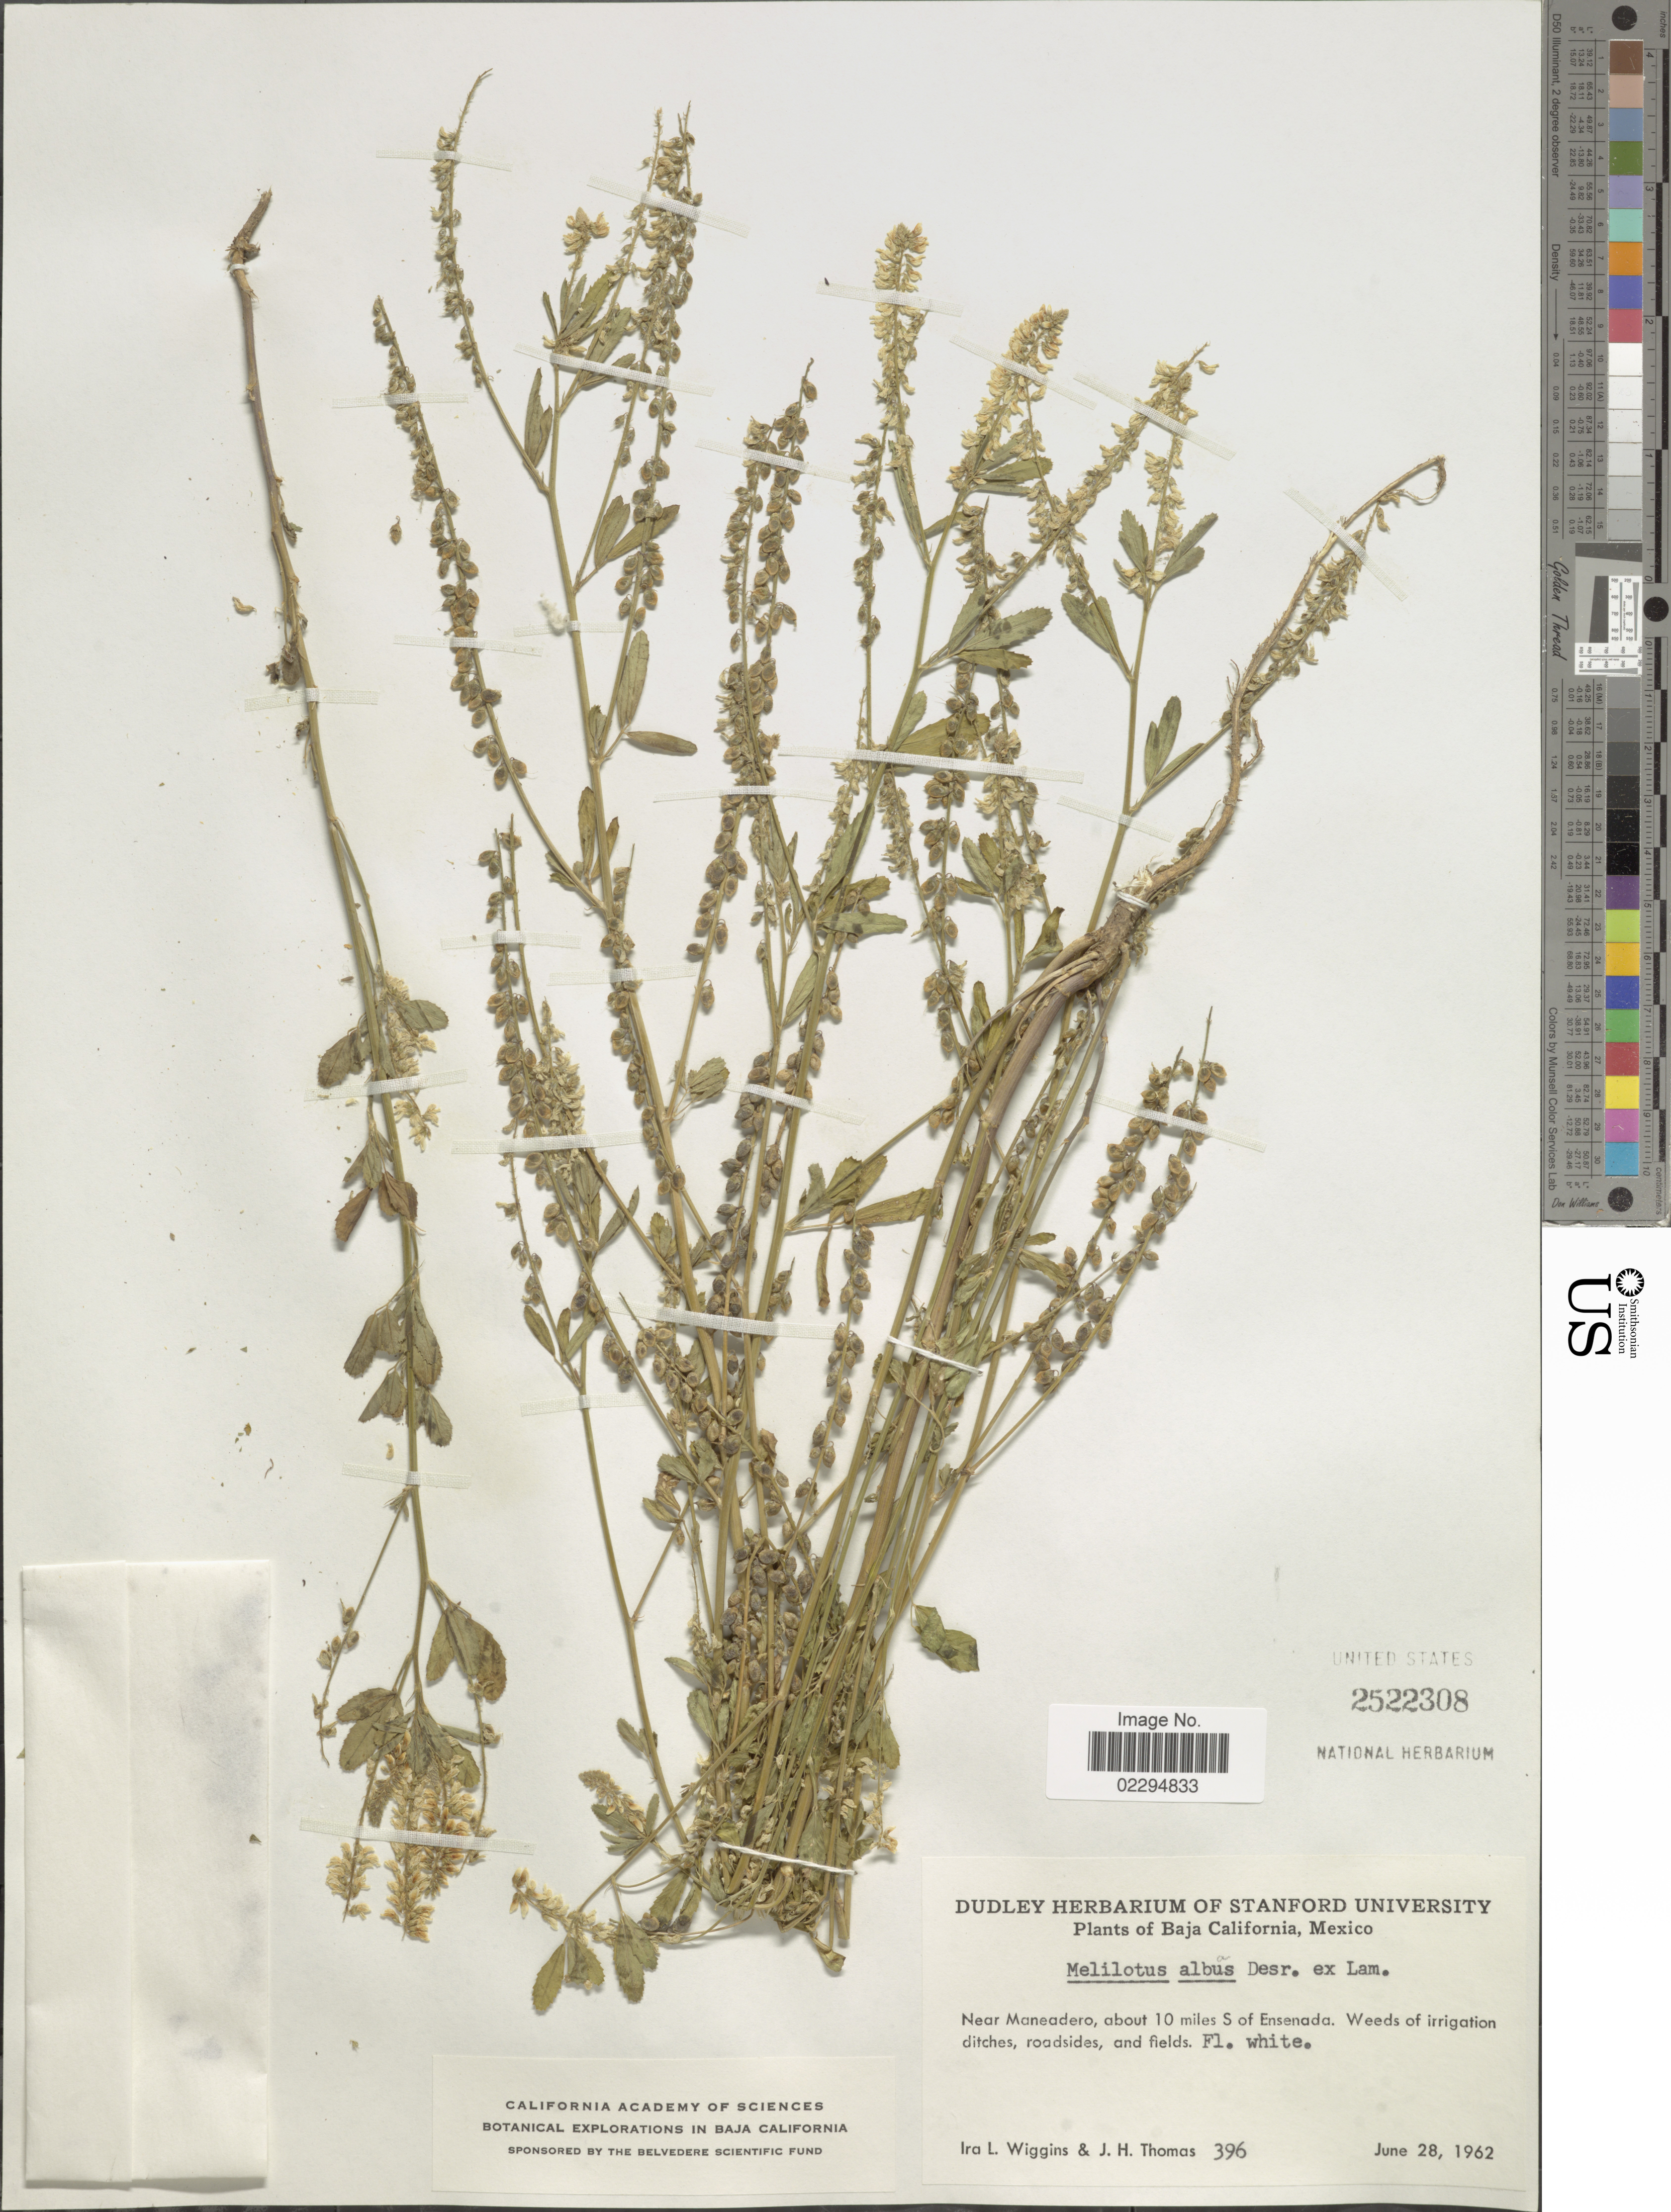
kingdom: Plantae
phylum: Tracheophyta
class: Magnoliopsida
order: Fabales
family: Fabaceae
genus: Melilotus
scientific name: Melilotus albus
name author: Medik.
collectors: I. L. Wiggins & J. Thomas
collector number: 396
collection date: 1962-06-28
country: Mexico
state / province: Baja California Norte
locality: Near Maneadero, about 10 miles S of Ensenada.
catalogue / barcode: US 2522308